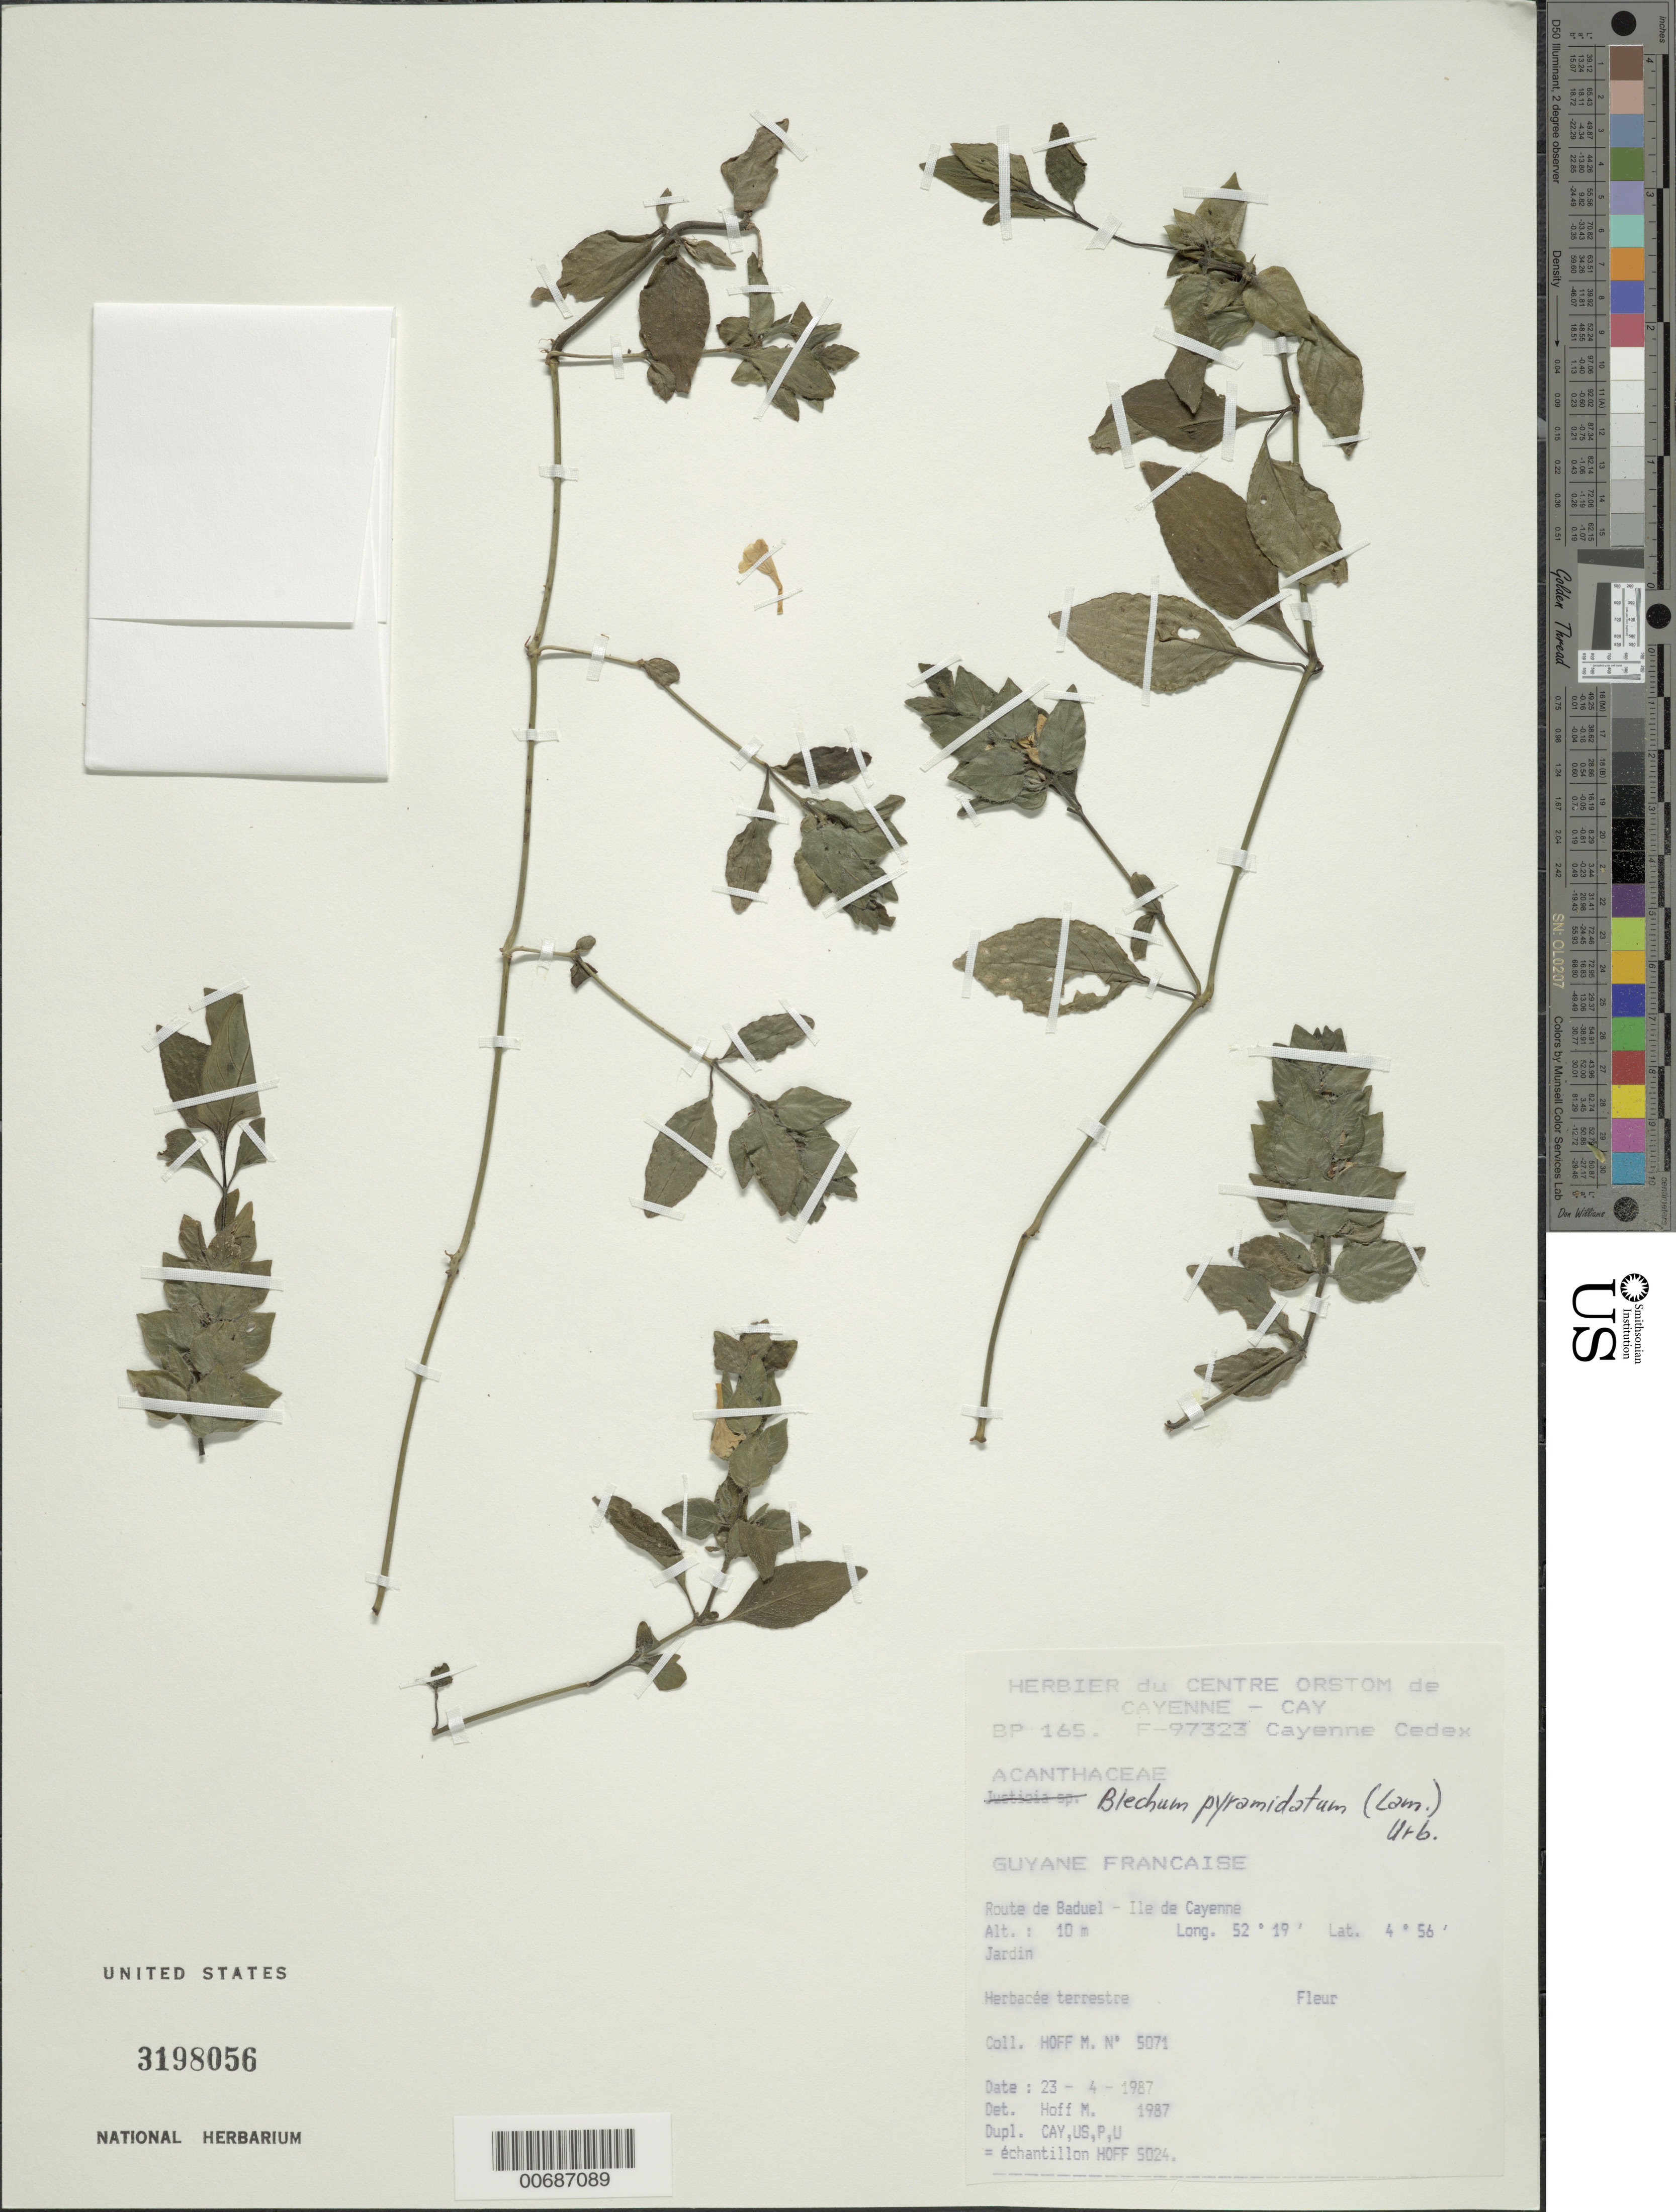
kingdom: Plantae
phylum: Tracheophyta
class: Magnoliopsida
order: Lamiales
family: Acanthaceae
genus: Blechum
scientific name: Blechum brownei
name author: Juss.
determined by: Hoff, M.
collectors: M. Hoff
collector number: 5071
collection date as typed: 23-Apr-87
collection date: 1987-04-23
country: French Guiana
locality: Route de Baduel, Ile de Cayenne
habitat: Garden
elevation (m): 10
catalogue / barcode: US 3198056